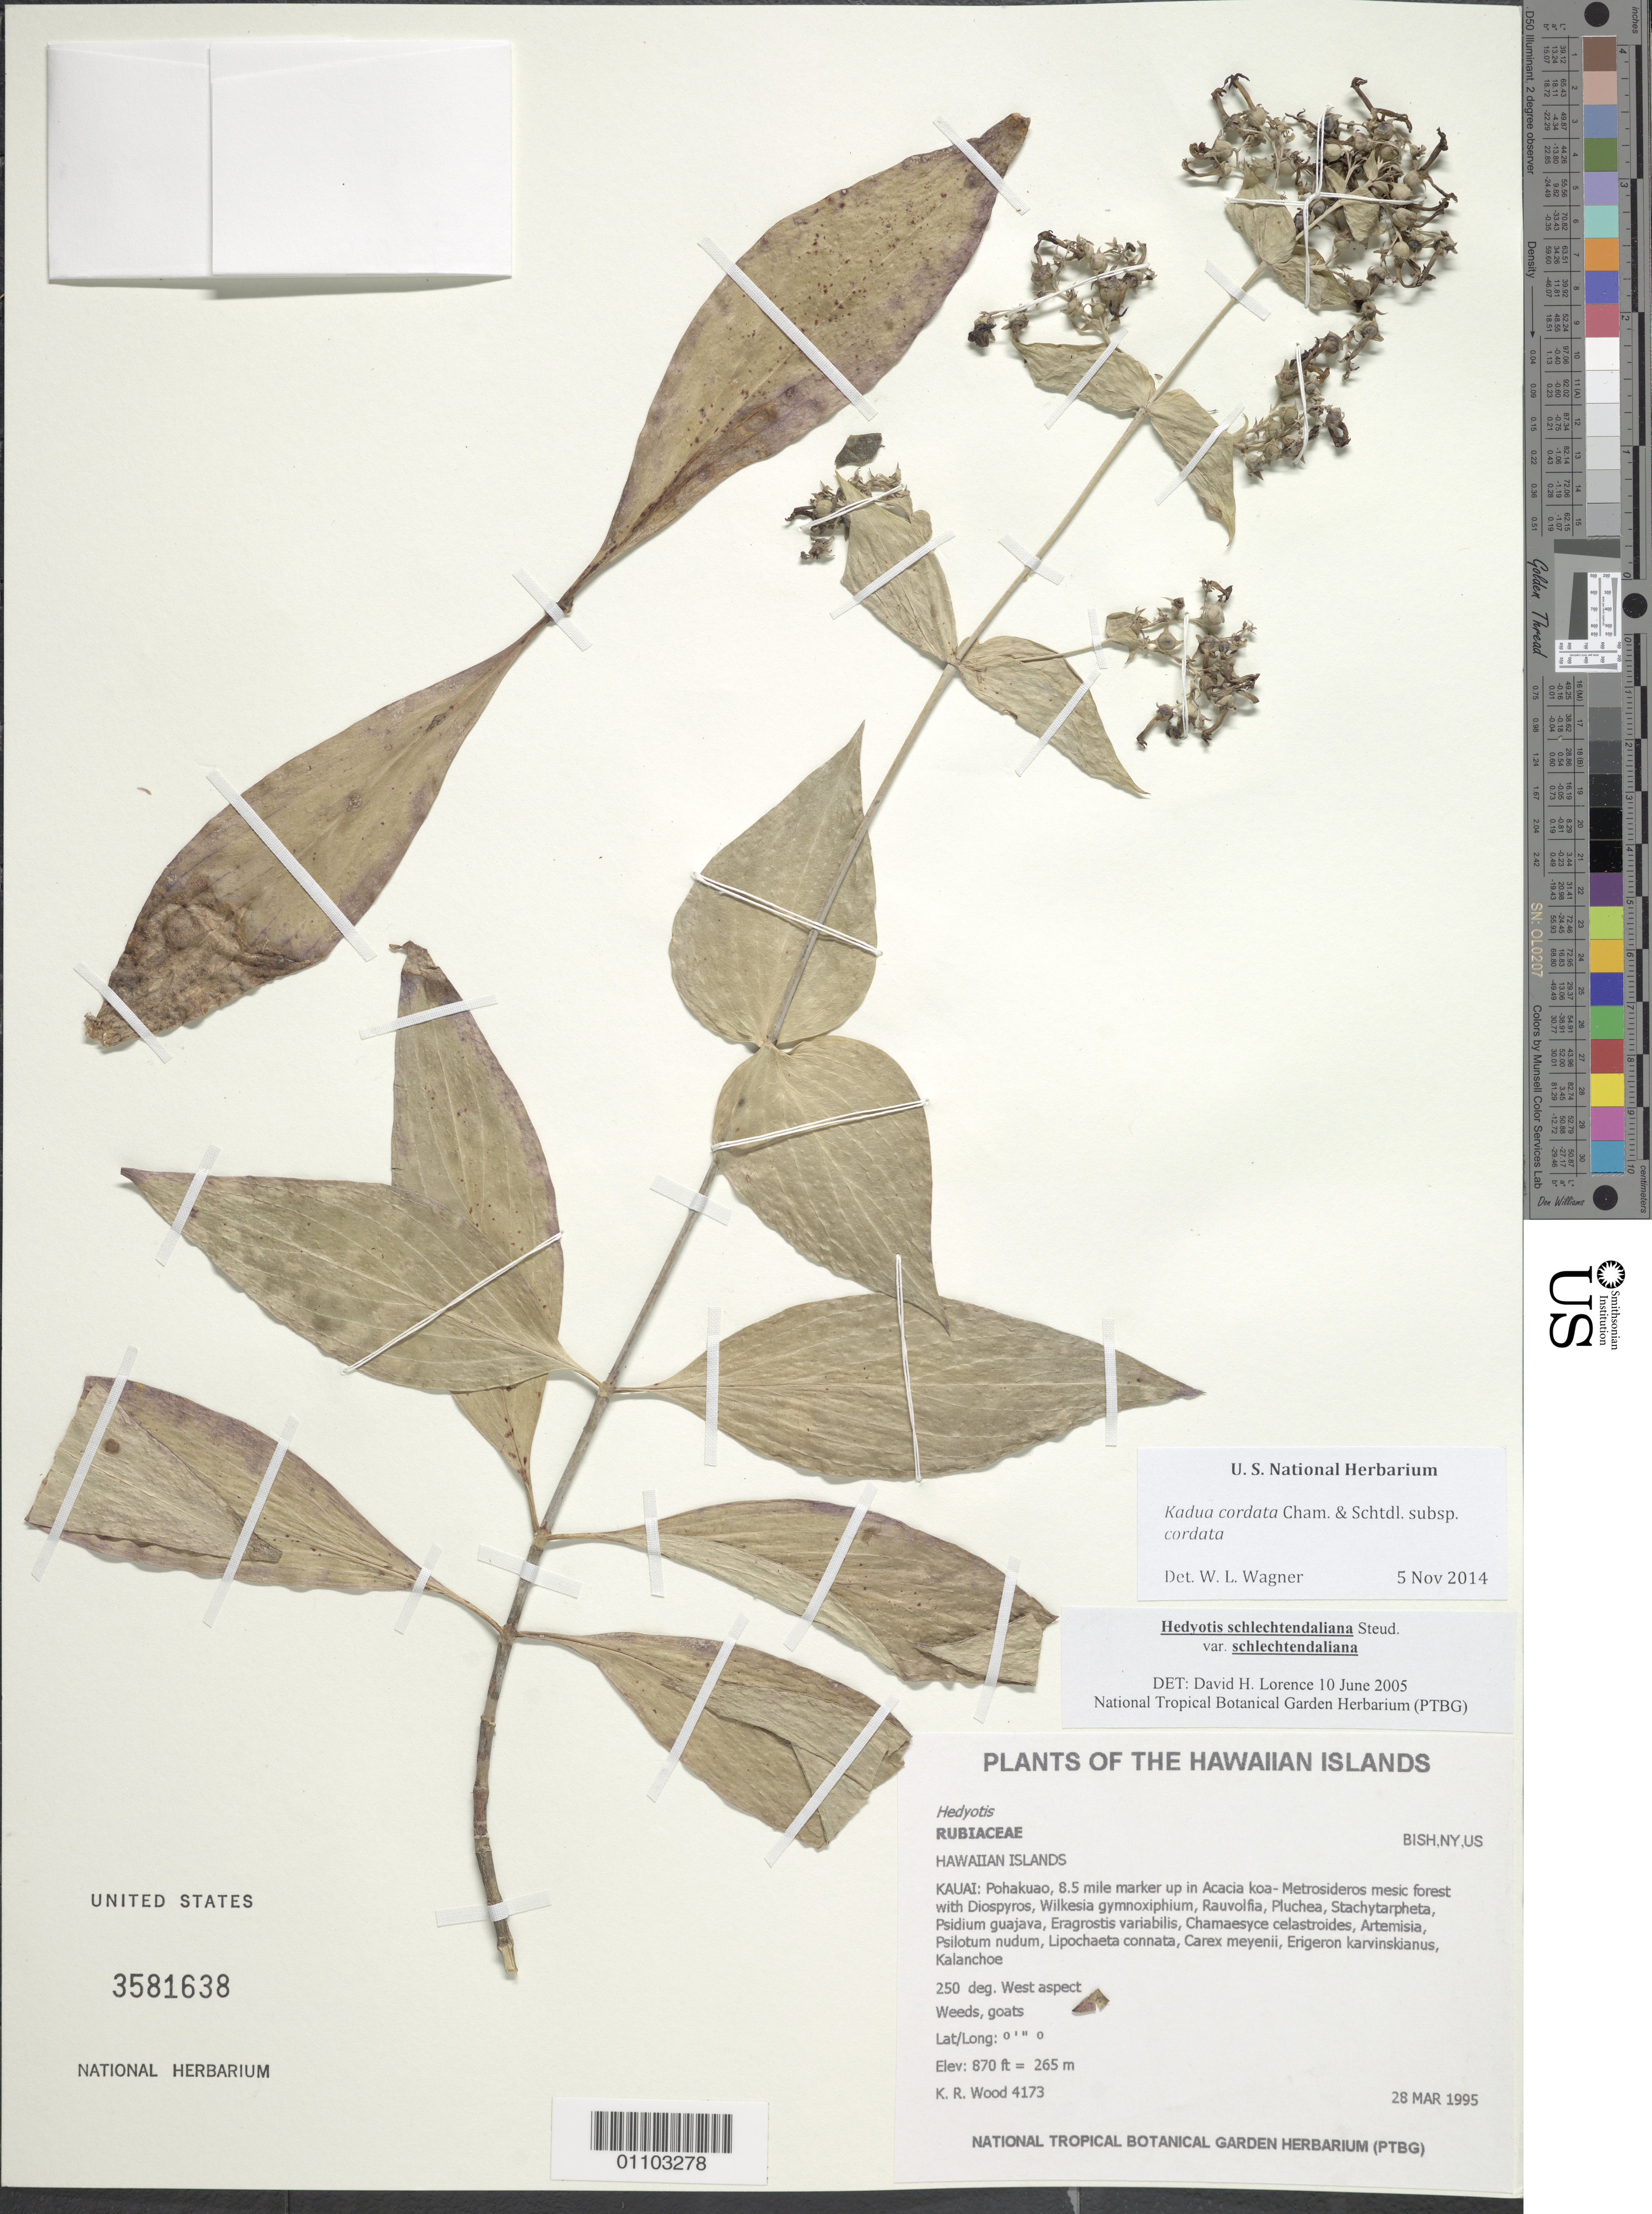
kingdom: Plantae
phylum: Tracheophyta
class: Magnoliopsida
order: Gentianales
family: Rubiaceae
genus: Kadua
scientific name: Kadua cordata subsp. cordata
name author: Cham. & Schltdl.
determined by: Wagner, W. L., (BOT), Smithsonian Institution - National Museum of Natural History (UNITED STATES)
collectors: K. R. Wood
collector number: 4173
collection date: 1994-03-28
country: United States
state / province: Hawaii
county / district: Kauai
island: Kaua'i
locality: Pohakuao, 8.5 mile marker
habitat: Mesic forest.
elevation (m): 265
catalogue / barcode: US 3581683